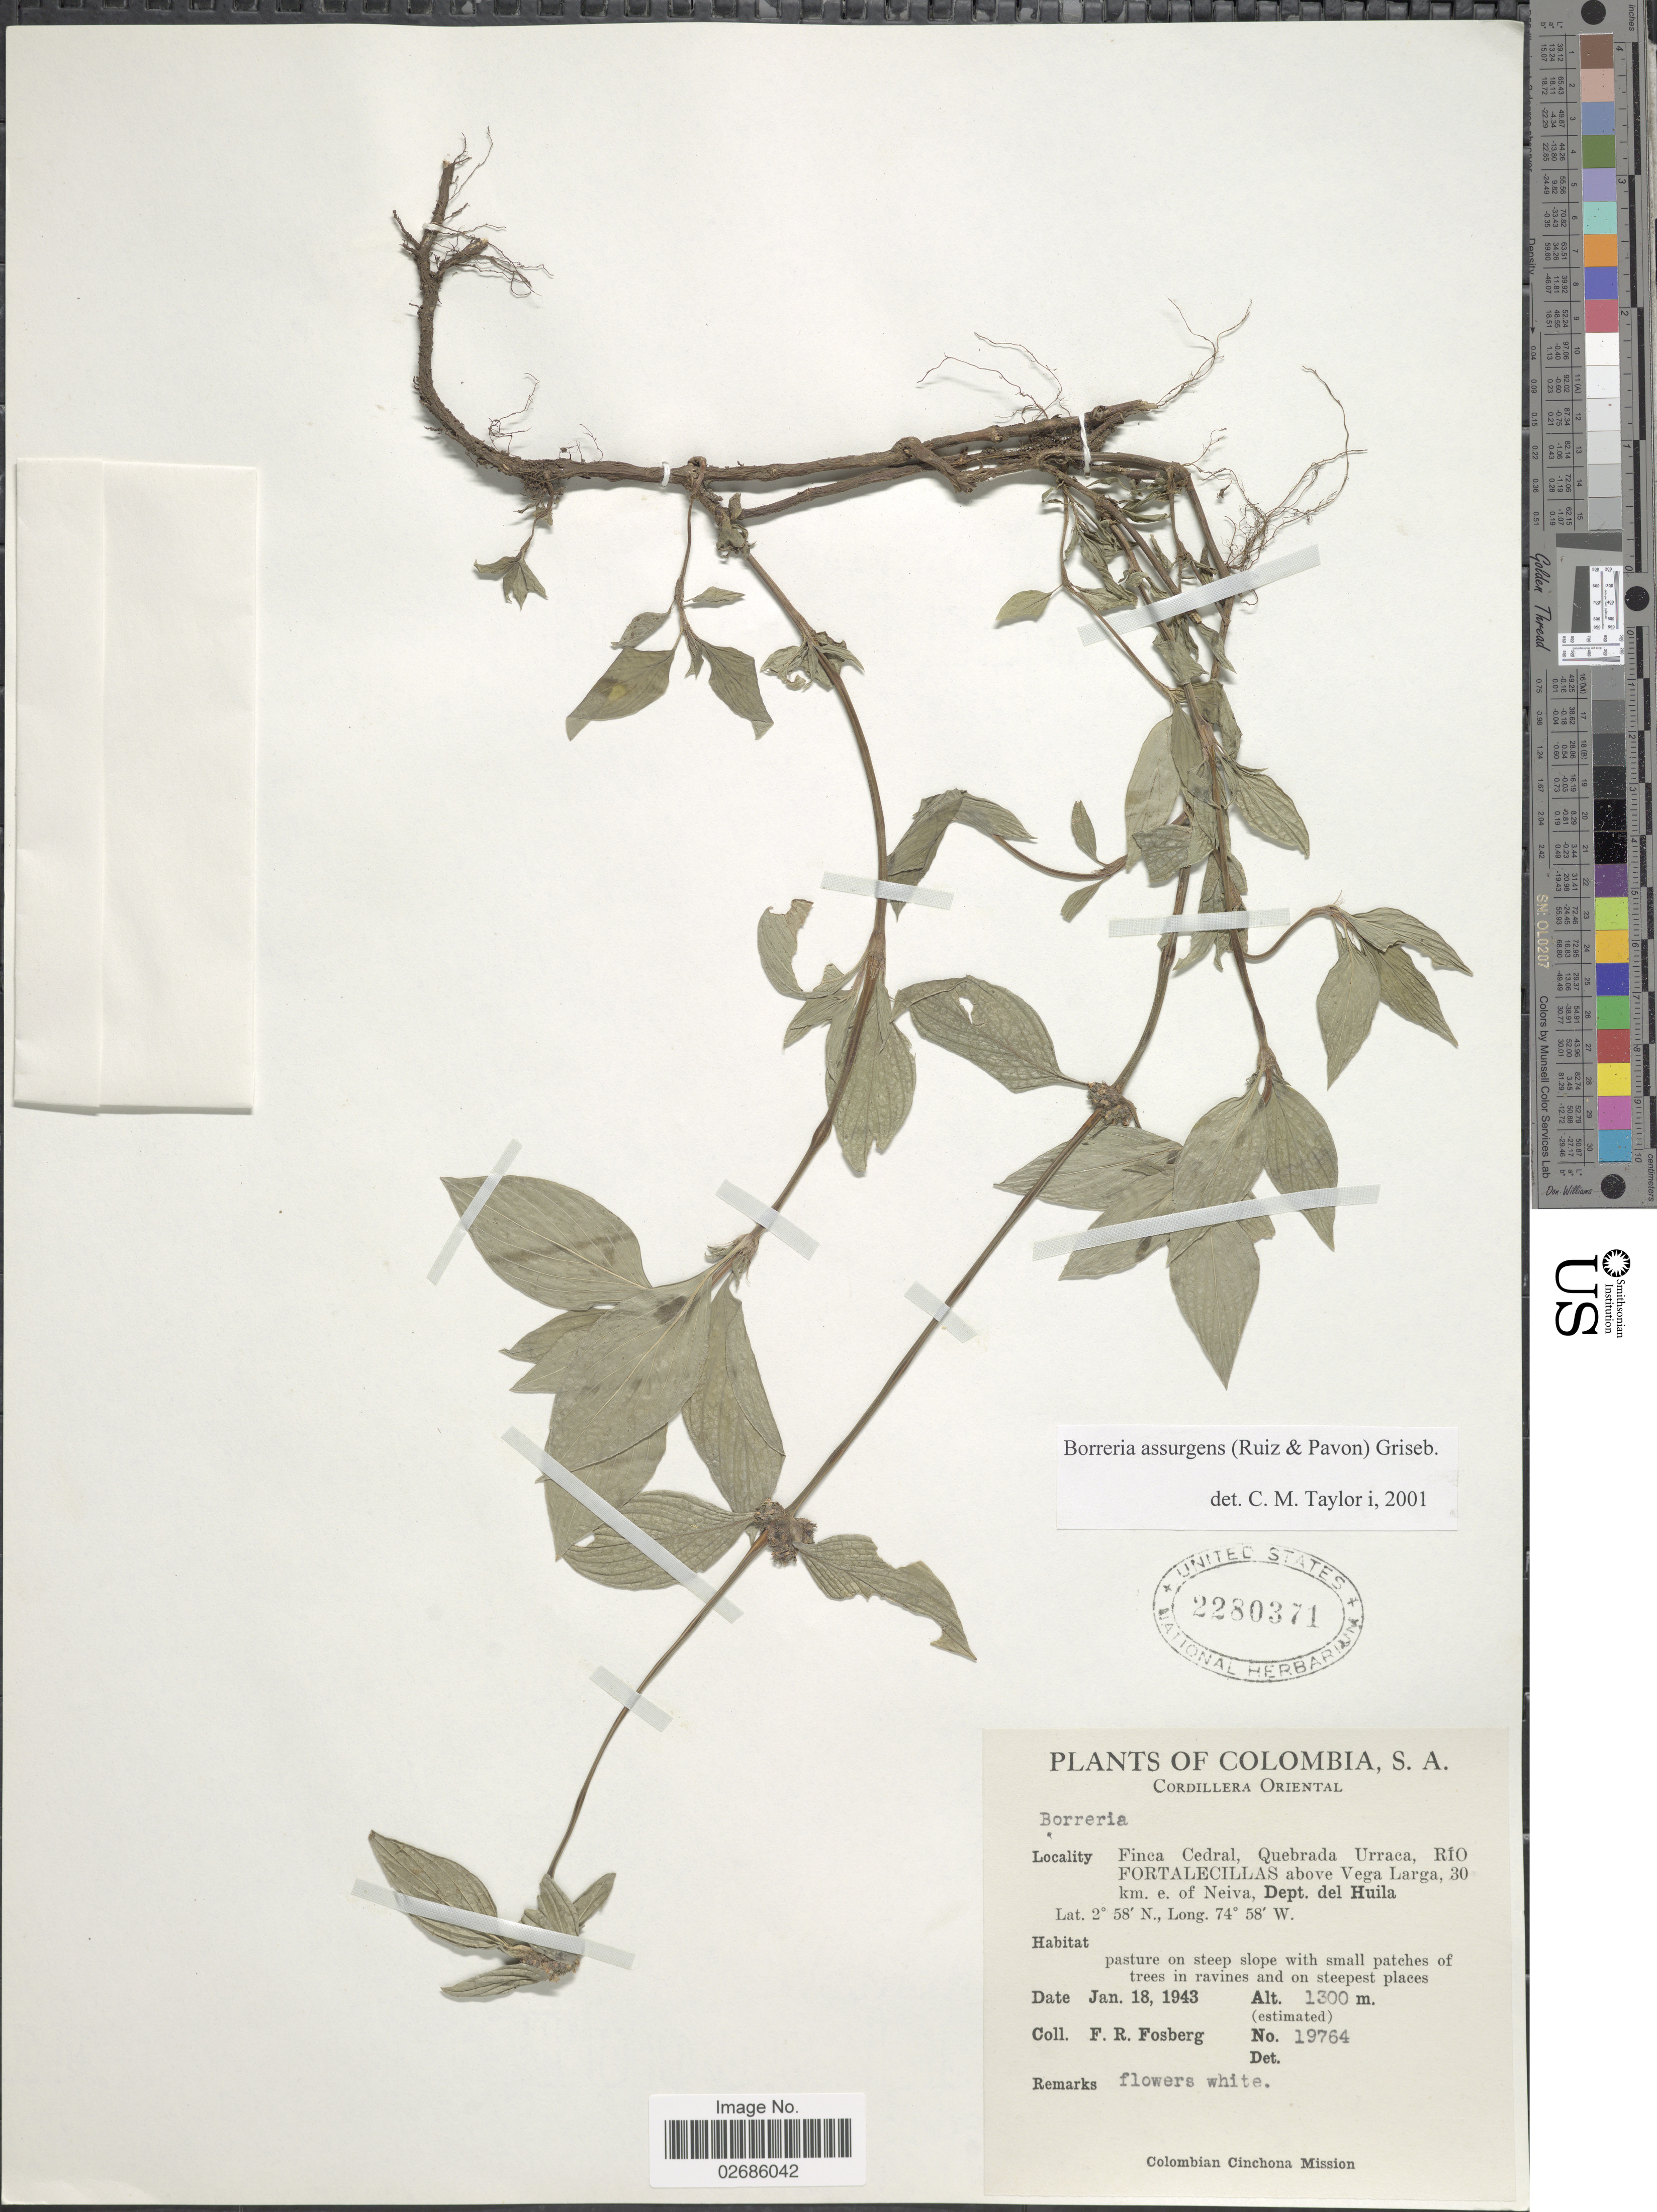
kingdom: Plantae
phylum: Tracheophyta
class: Magnoliopsida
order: Gentianales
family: Rubiaceae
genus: Borreria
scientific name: Borreria assurgens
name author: (Ruiz & Pav.) Griseb.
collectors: F. R. Fosberg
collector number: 19764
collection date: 1943-01-18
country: Colombia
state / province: Huila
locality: Cordillera Oriental. Finca Cedral, Quebrada Urraca, Río Fortalecillas above Vega Larga, 30 km. e. of Neiva, Dept. del Huila.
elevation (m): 1300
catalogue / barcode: US 2280371